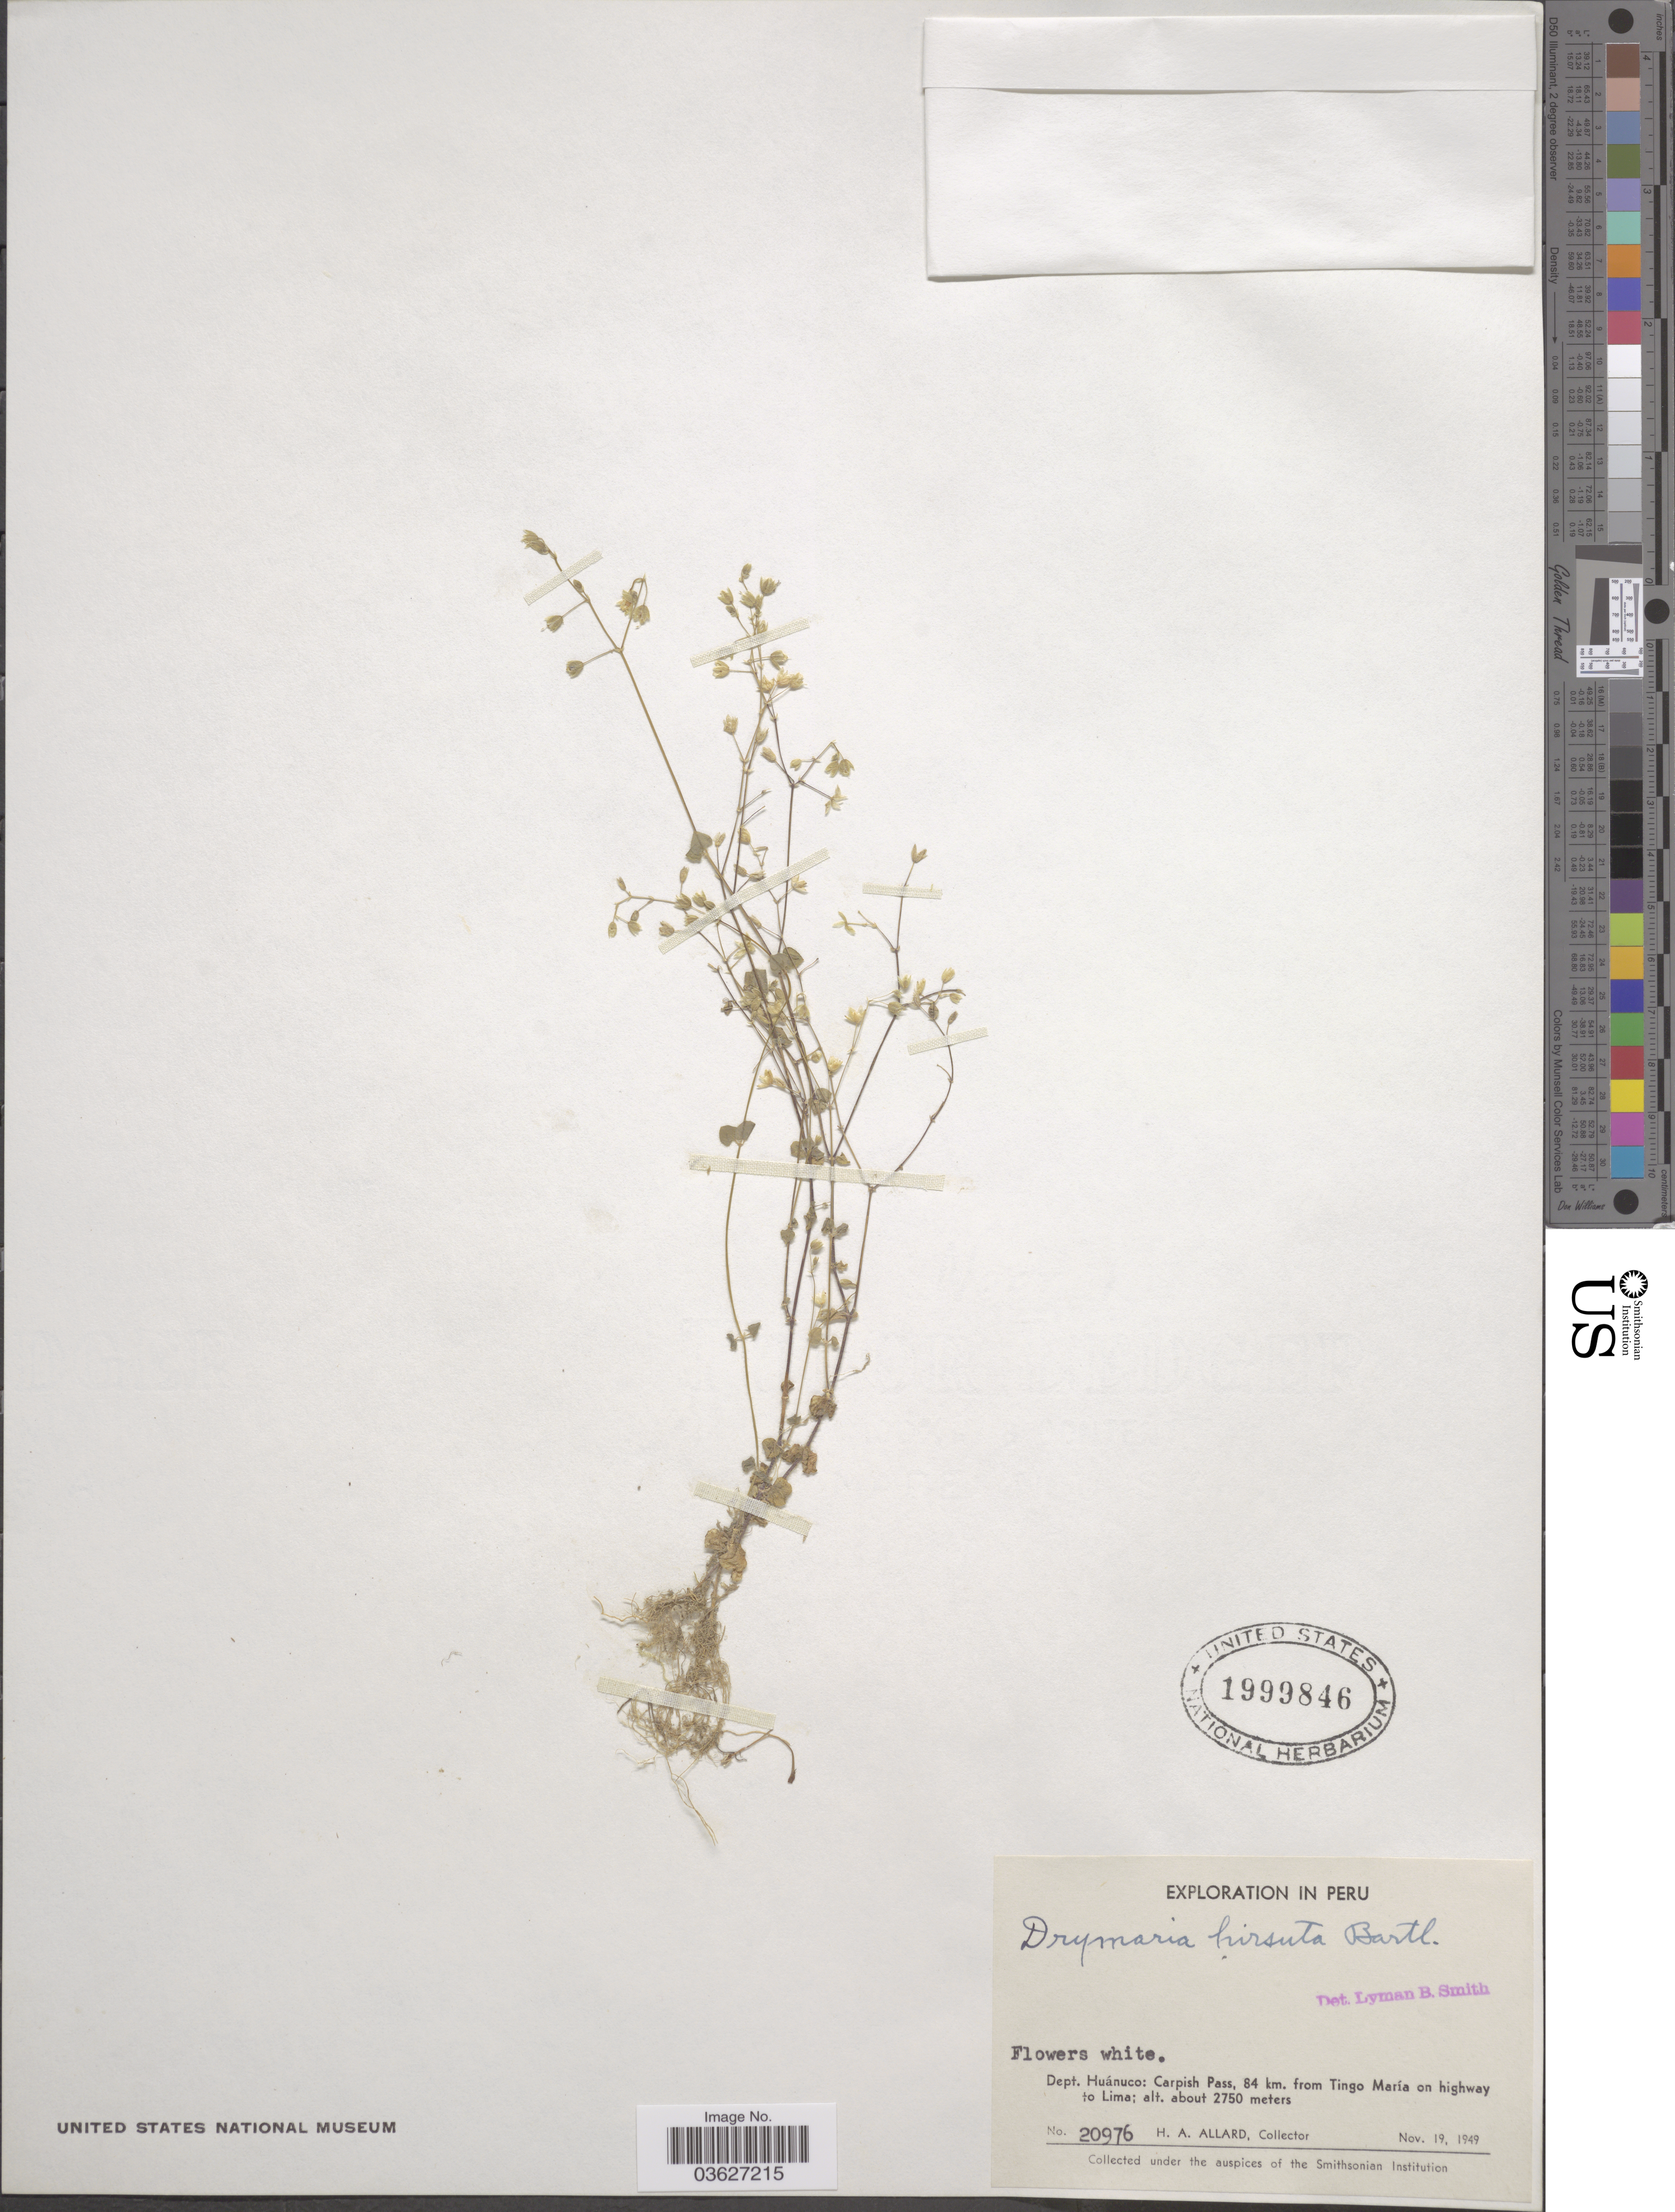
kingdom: Plantae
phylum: Tracheophyta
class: Magnoliopsida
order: Caryophyllales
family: Caryophyllaceae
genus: Drymaria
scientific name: Drymaria villosa subsp. villosa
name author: Cham. & Schltdl.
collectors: H. A. Allard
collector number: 20976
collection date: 1949-11-19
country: Peru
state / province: Huánuco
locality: Dept. Huánuco: Carpish Pass, 84 km. from Tingo María on highway to Lima.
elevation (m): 2750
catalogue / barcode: US 1999846